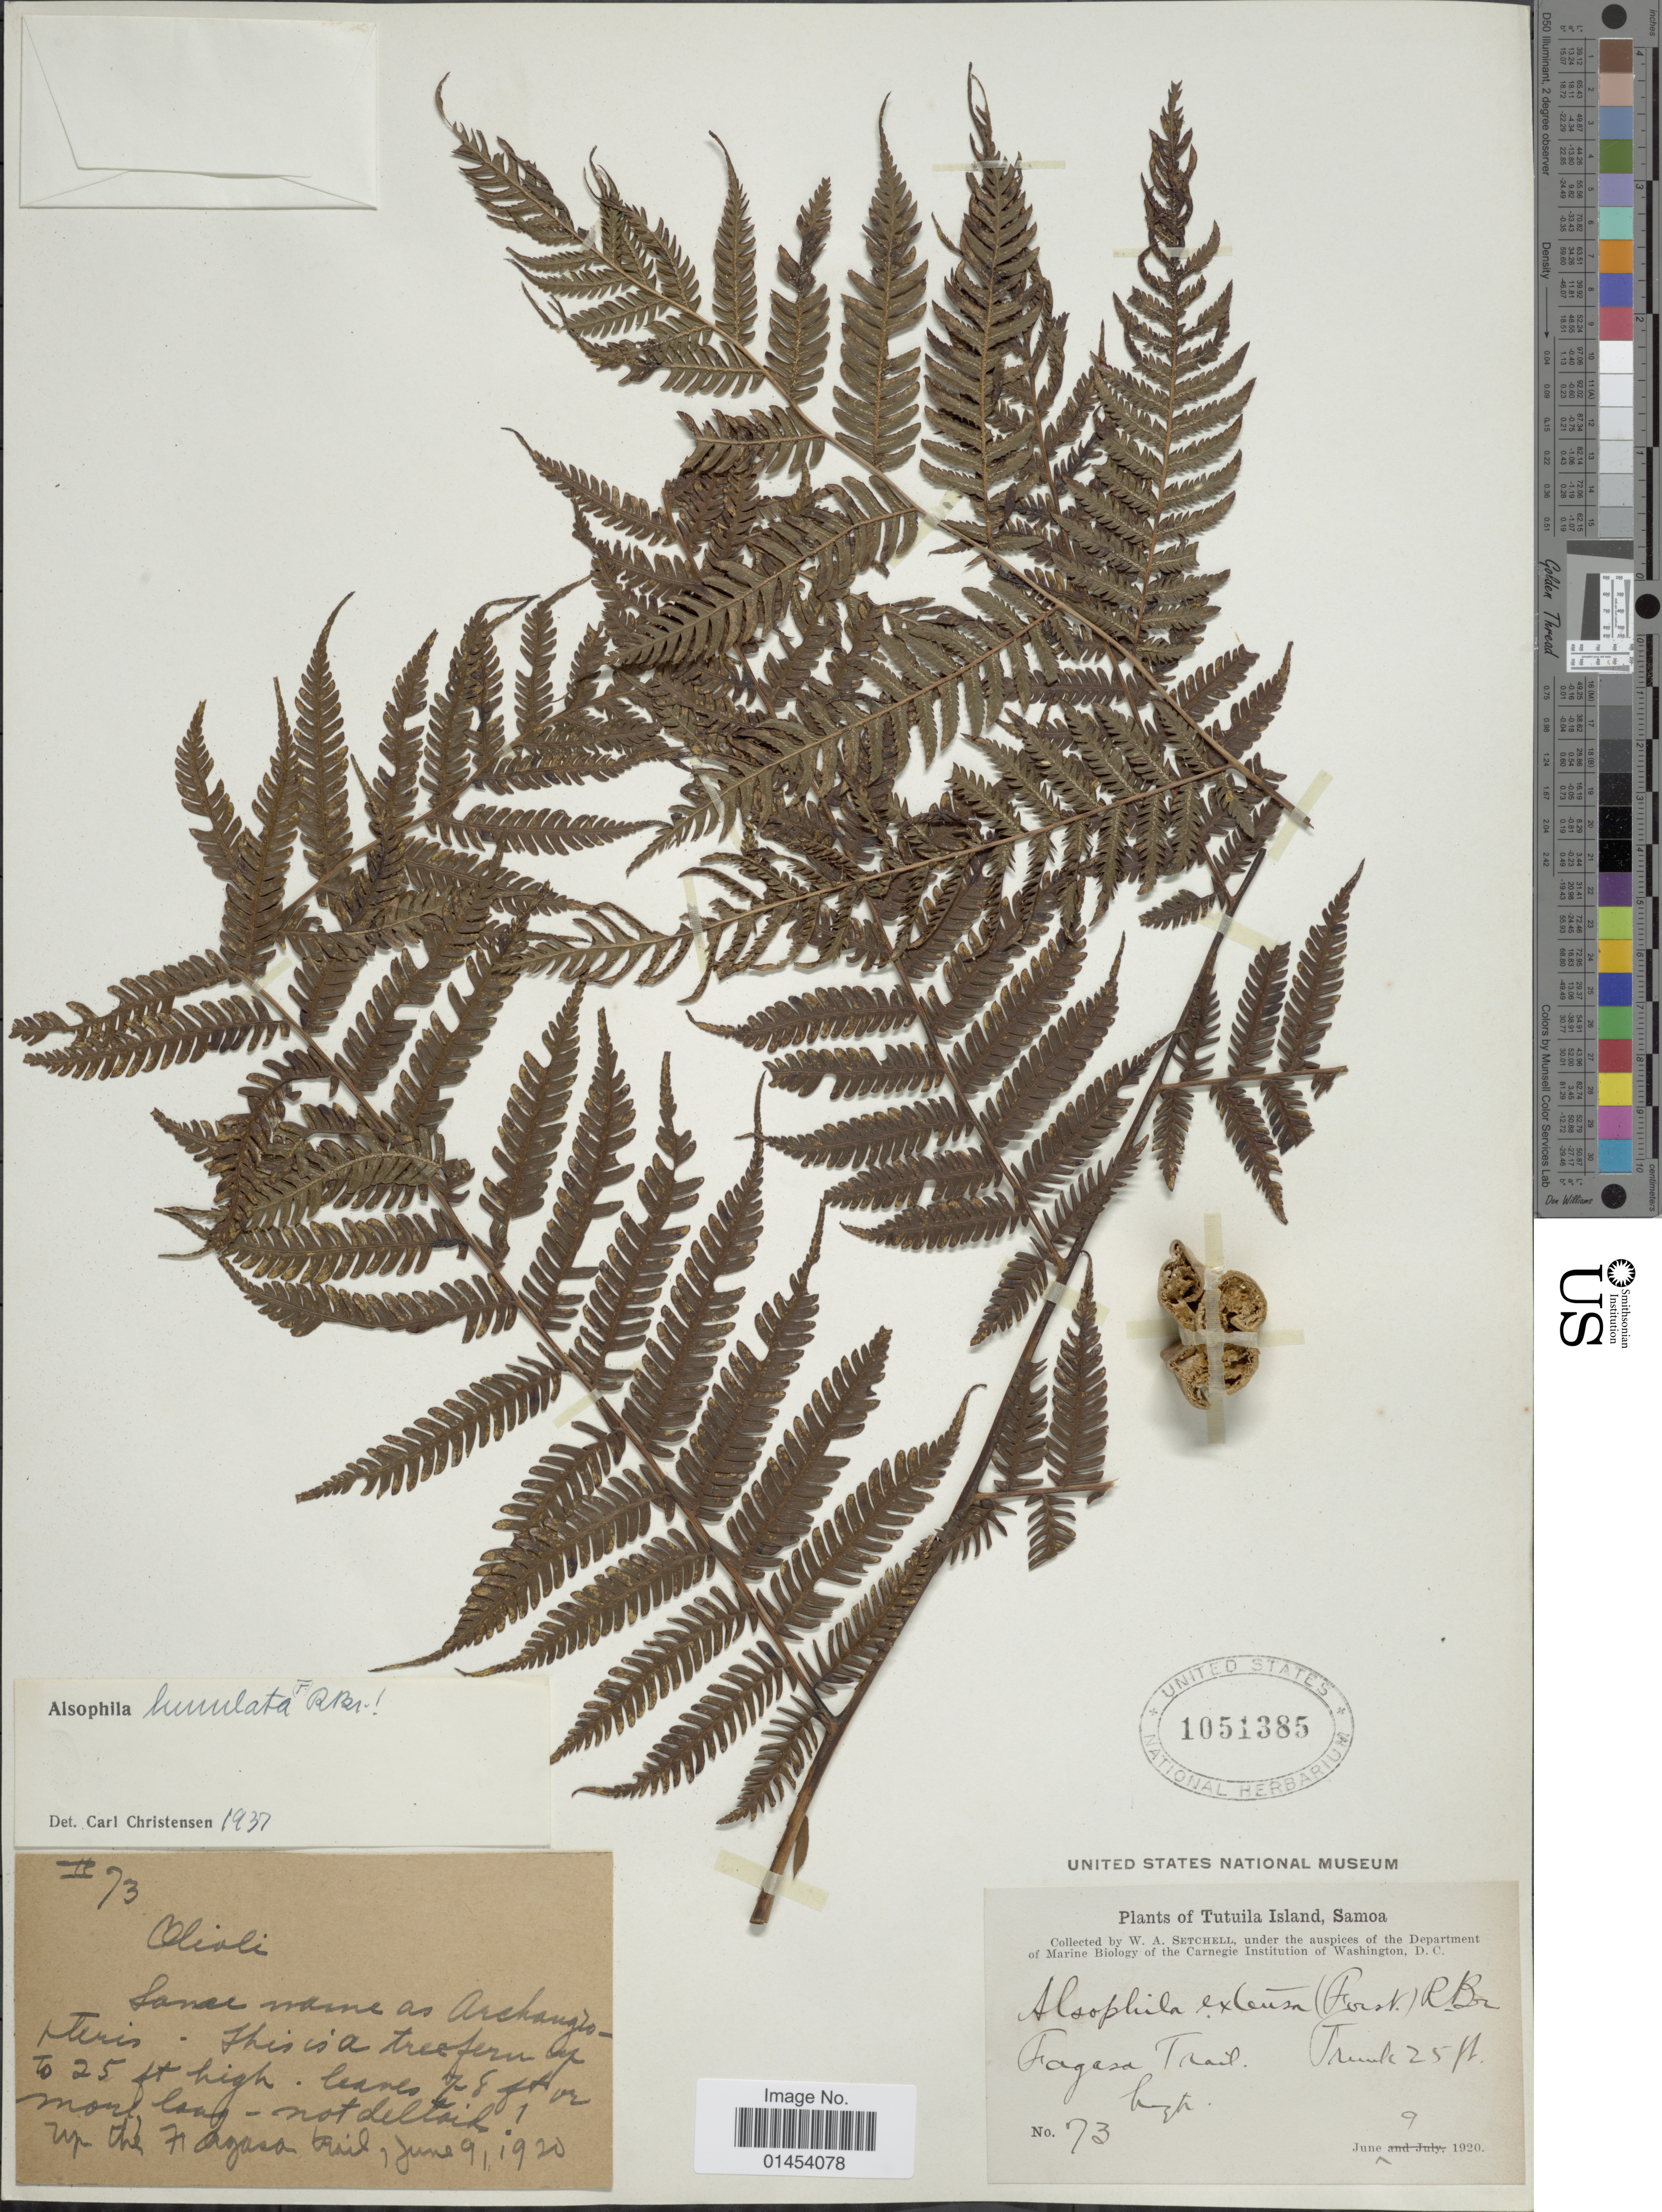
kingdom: Plantae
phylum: Tracheophyta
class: Polypodiopsida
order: Cyatheales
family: Cyatheaceae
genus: Cyathea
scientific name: Cyathea lunulata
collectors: W. Setchell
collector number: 73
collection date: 1920-06-09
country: American Samoa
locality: Tutuila Island. Fagasa Trail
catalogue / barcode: US 1051385